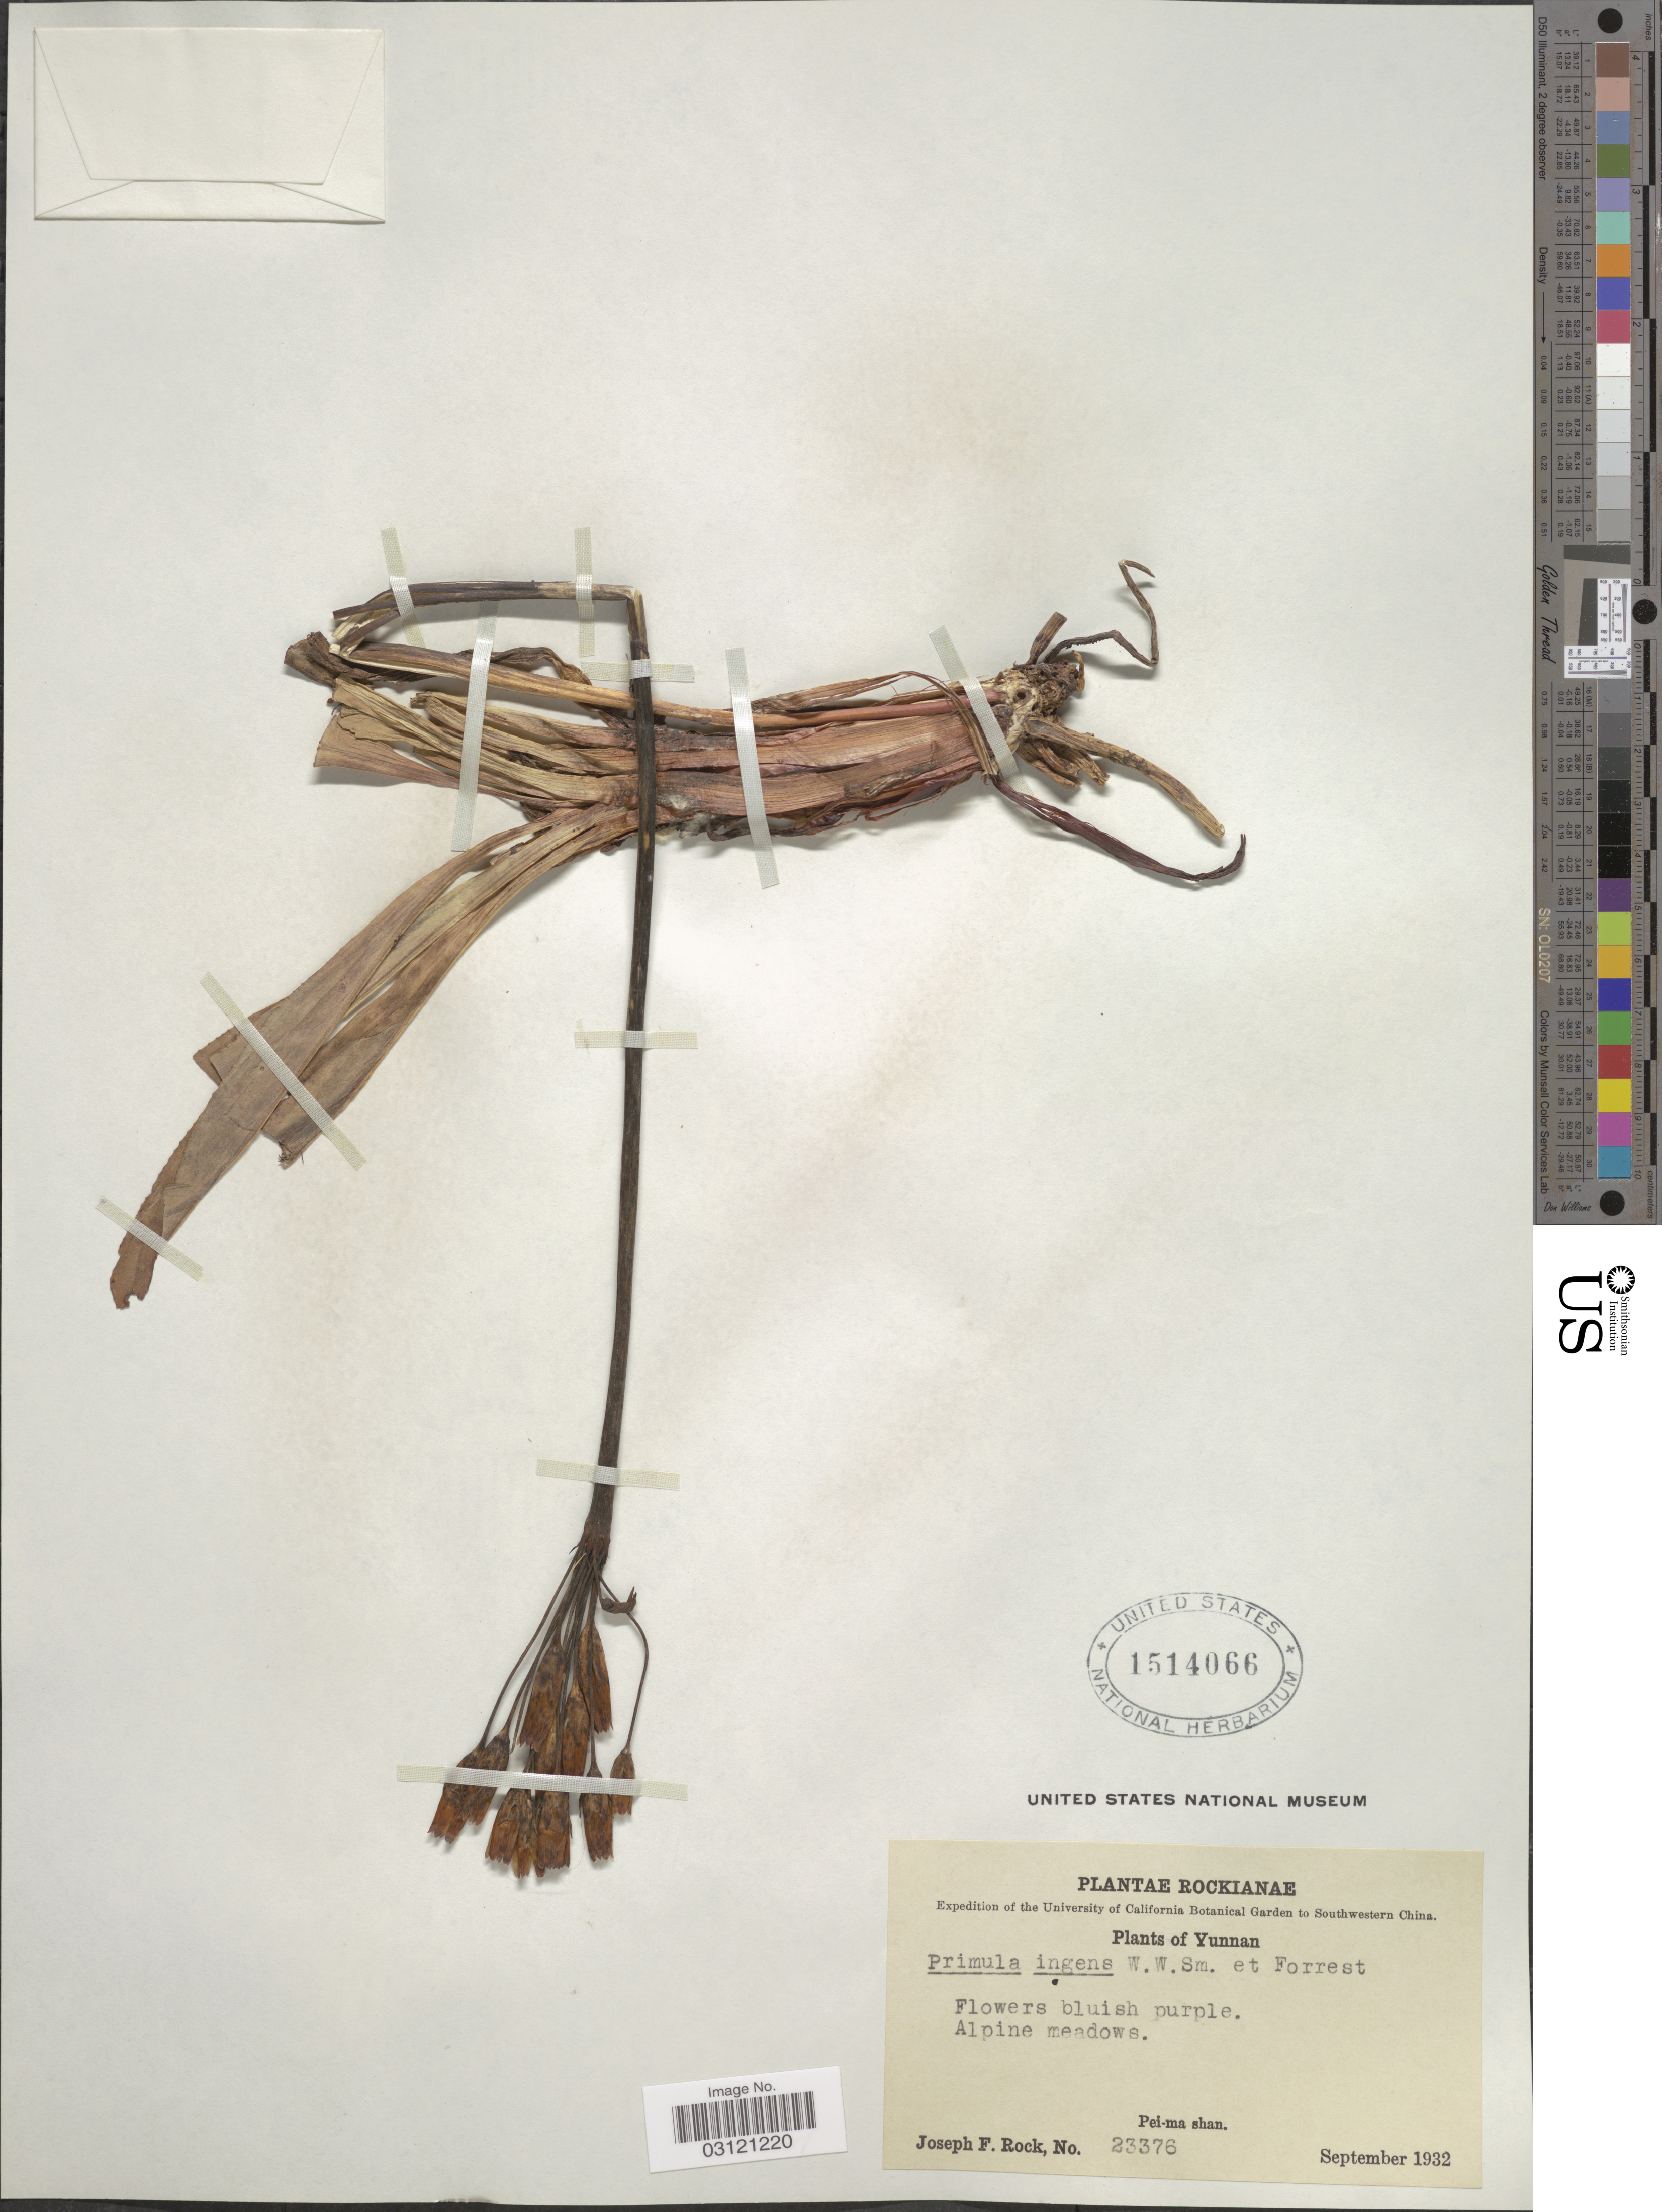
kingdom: Plantae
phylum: Tracheophyta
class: Magnoliopsida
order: Ericales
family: Primulaceae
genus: Primula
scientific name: Primula ingens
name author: W.W. Sm. & Forrest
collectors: J. F. Rock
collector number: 23376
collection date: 1932-09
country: China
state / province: Yunnan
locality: Pei-ma shan, Southwestern China.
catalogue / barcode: US 1514066